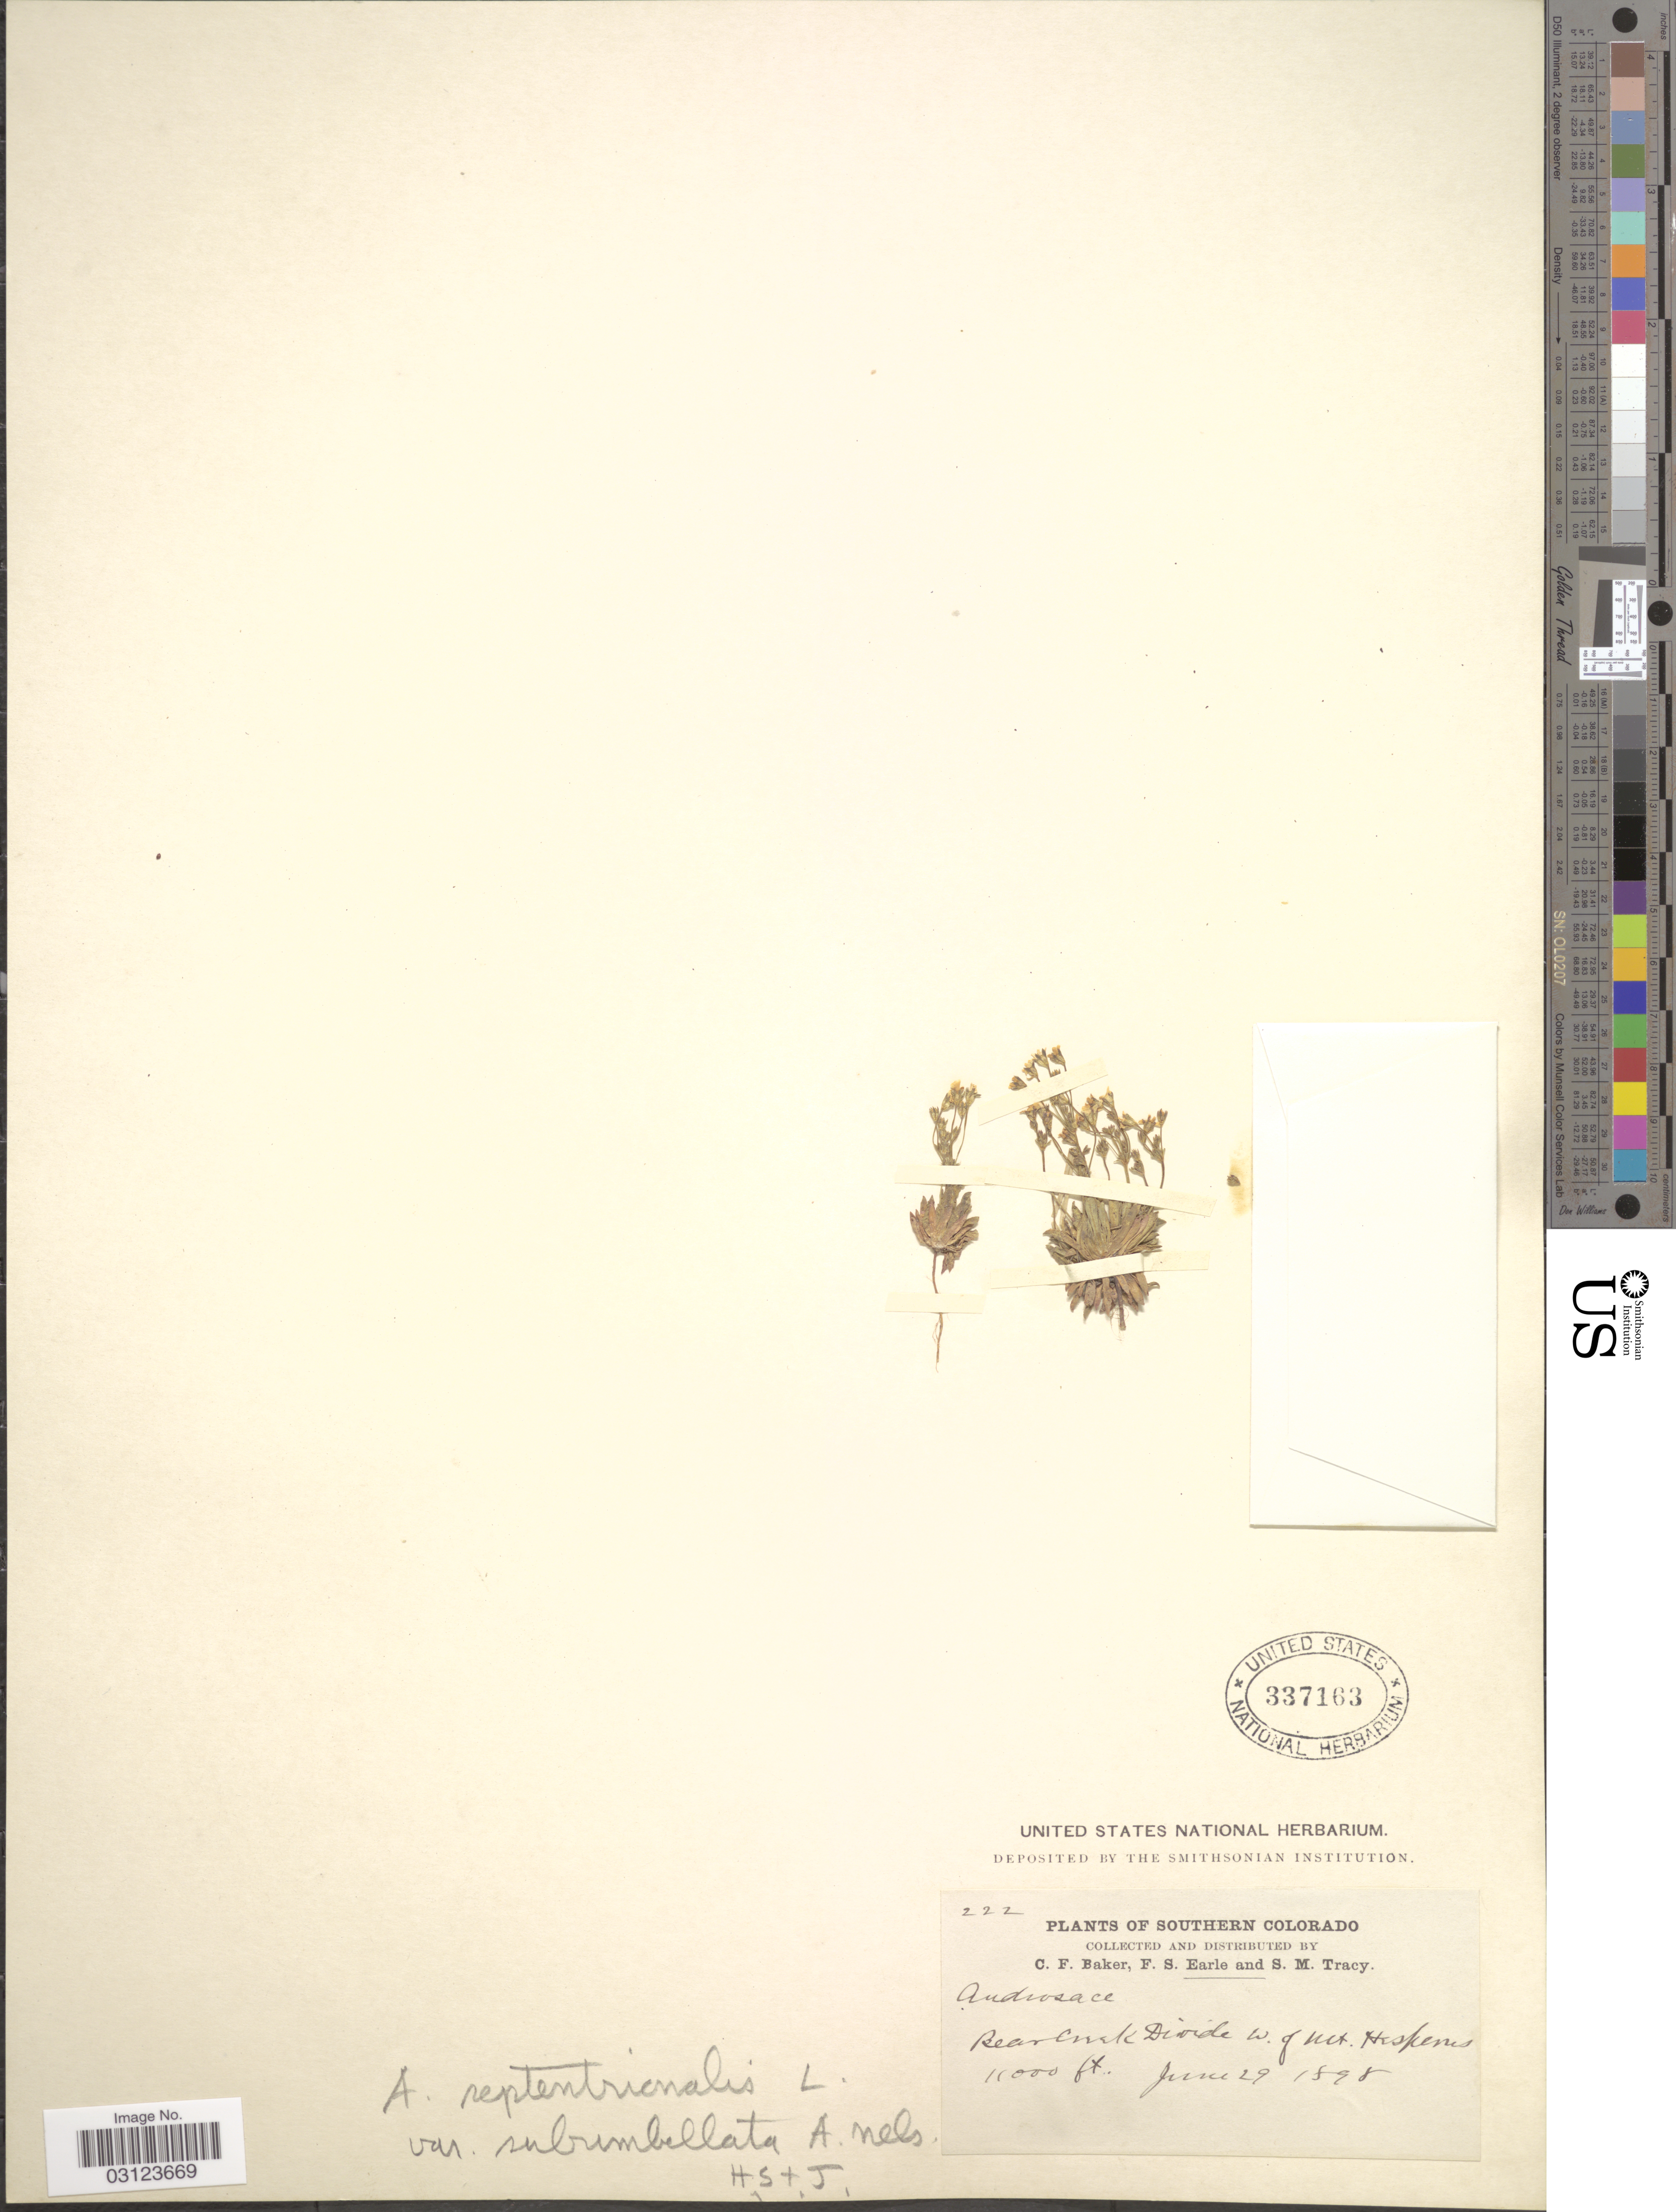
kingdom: Plantae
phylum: Tracheophyta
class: Magnoliopsida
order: Ericales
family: Primulaceae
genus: Androsace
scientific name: Androsace septentrionalis subsp. subumbellata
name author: (A. Nelson) G.T. Robbins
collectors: C. F. Baker, F. S. Earle & S. M. Tracy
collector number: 222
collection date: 1898-06-29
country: United States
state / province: Colorado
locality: Southern Colorado. Bear Creek Divide W. of Mt. Hesperus.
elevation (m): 3353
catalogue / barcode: US 337163